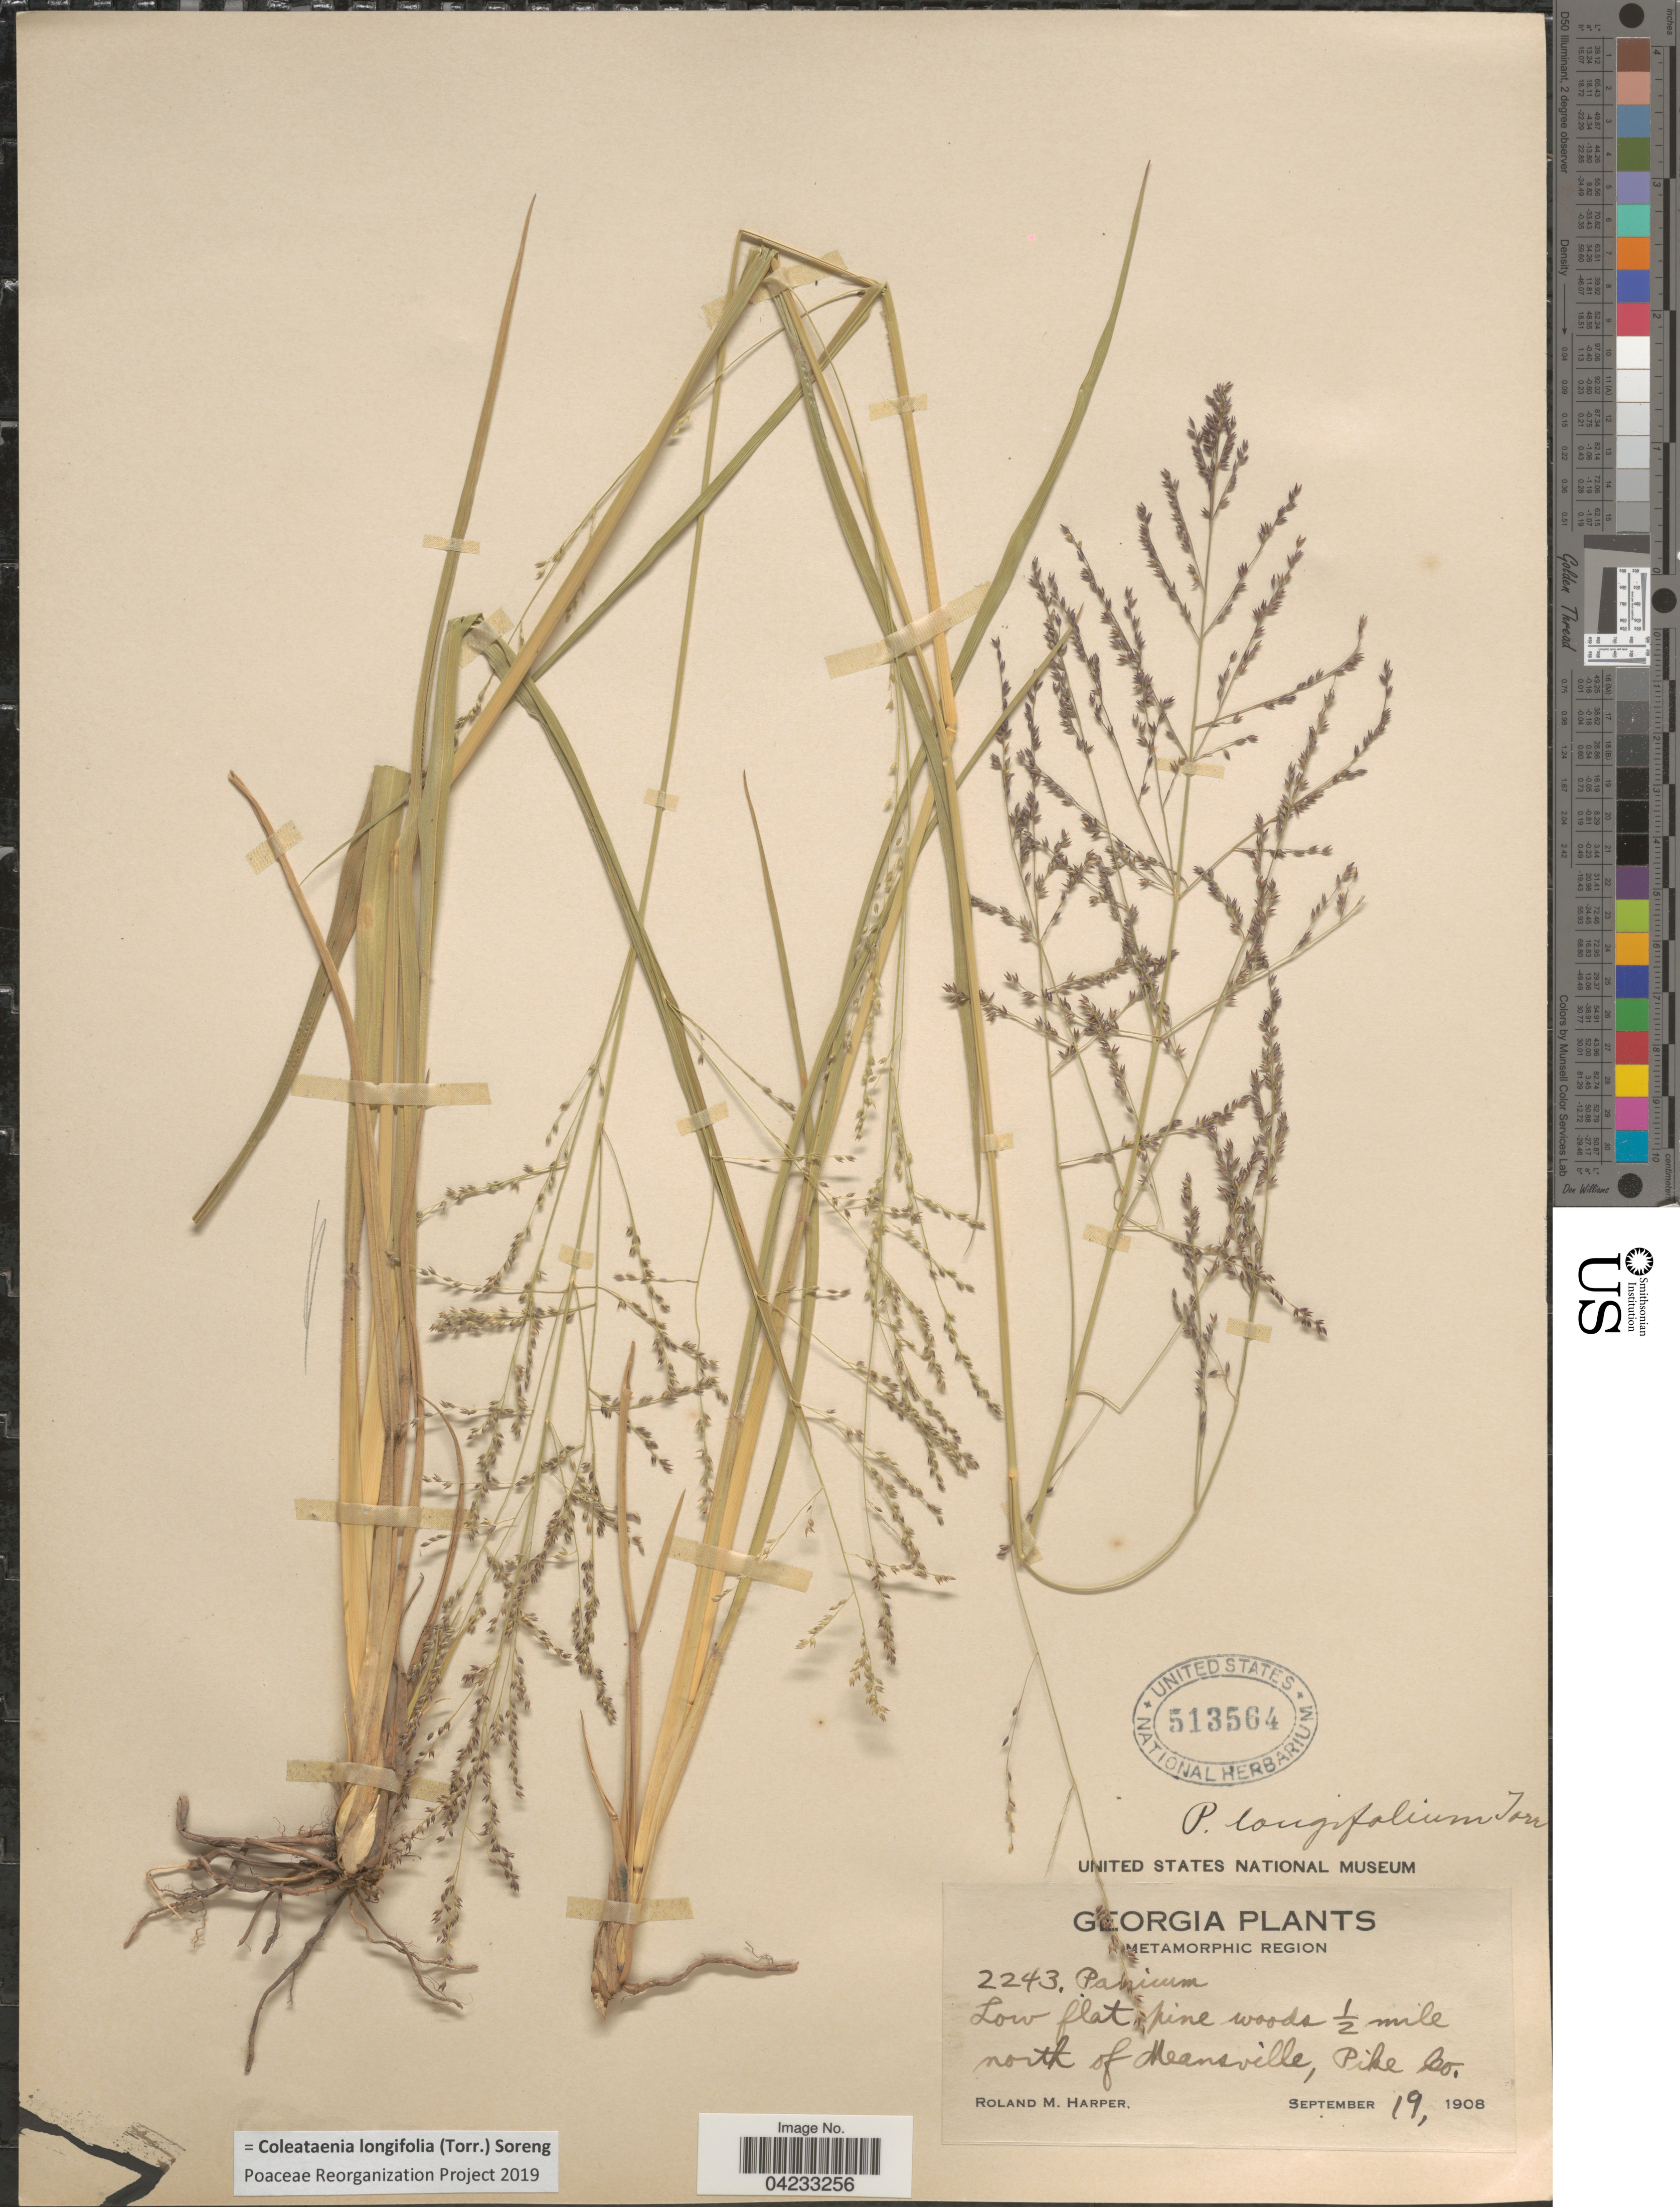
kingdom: Plantae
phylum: Tracheophyta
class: Liliopsida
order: Poales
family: Poaceae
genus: Coleataenia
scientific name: Coleataenia longifolia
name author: (Torr.) Soreng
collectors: R. M. Harper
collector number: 2243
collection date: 1908-09-19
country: United States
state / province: Georgia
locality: Metamorphic Region. Low flat pine woods ½ mile north of Meansville, Pike Co.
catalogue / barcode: US 513564